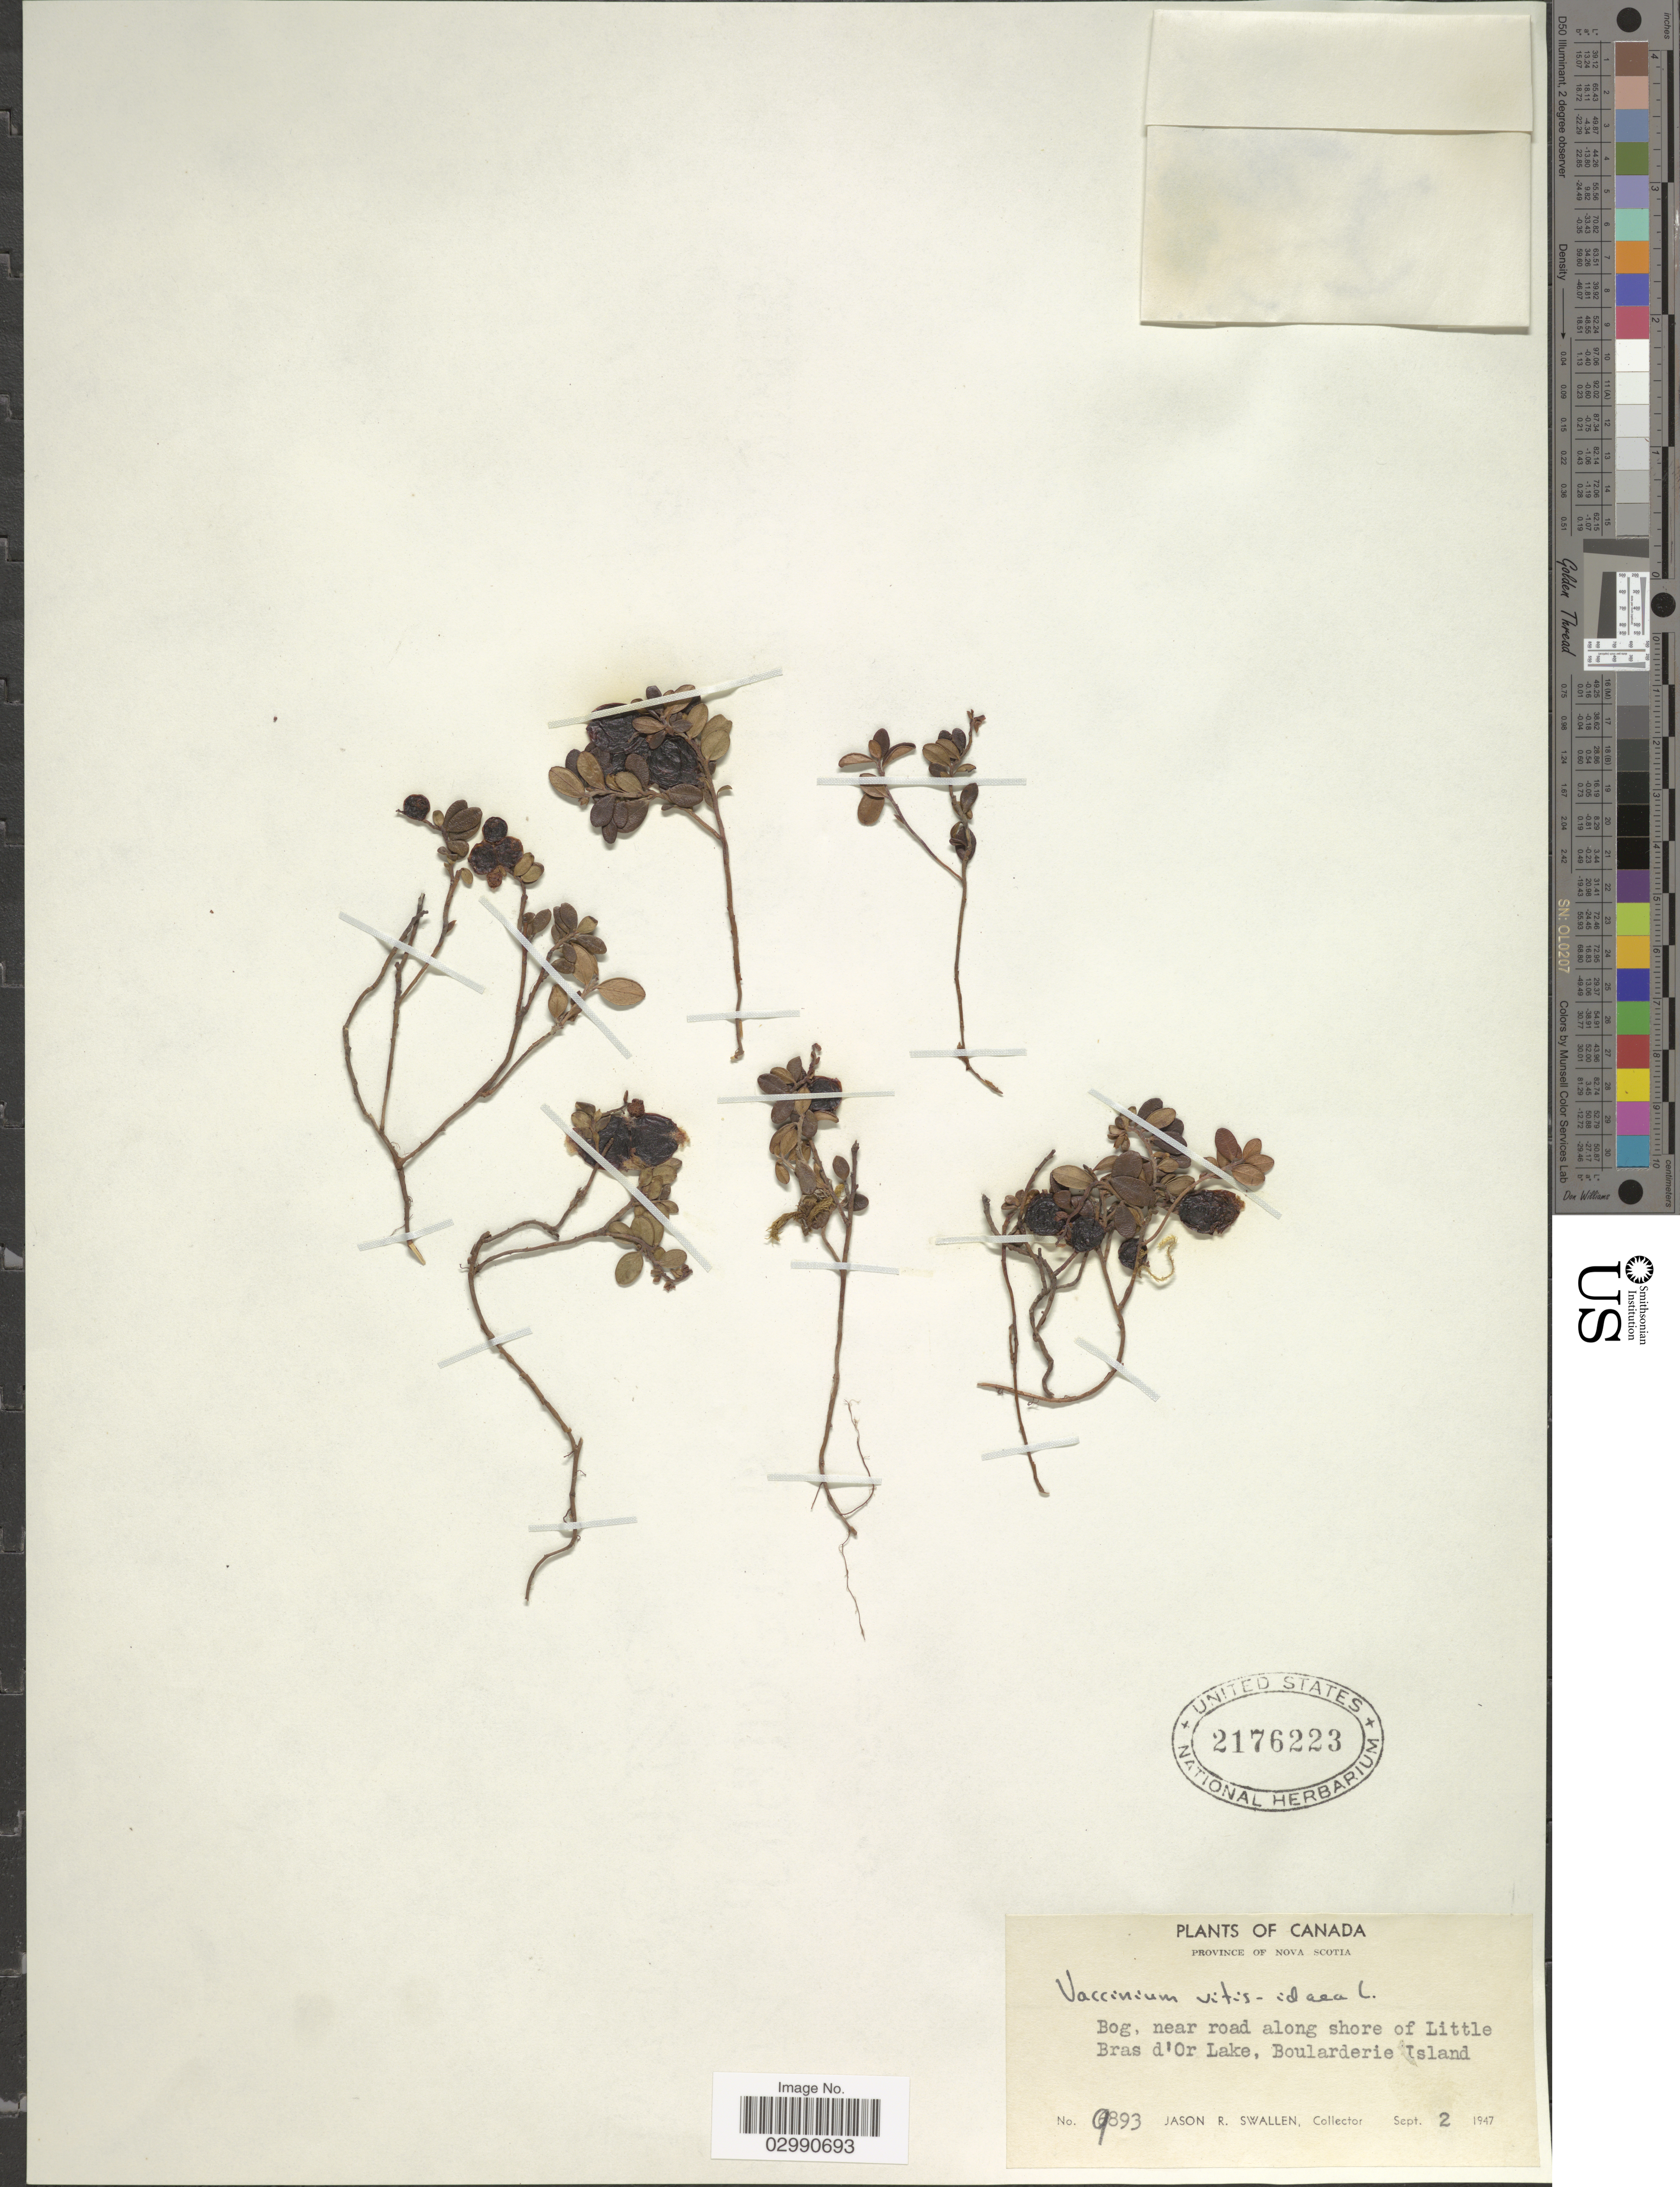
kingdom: Plantae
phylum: Tracheophyta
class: Magnoliopsida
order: Ericales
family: Ericaceae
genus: Vaccinium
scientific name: Vaccinium vitis-idaea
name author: L.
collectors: J. R. Swallen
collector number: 9893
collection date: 1947-09-02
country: Canada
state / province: Nova Scotia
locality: Bog, near road along shore of Little Bras d'Or Lake, Boularderie Island.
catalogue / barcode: US 2176223